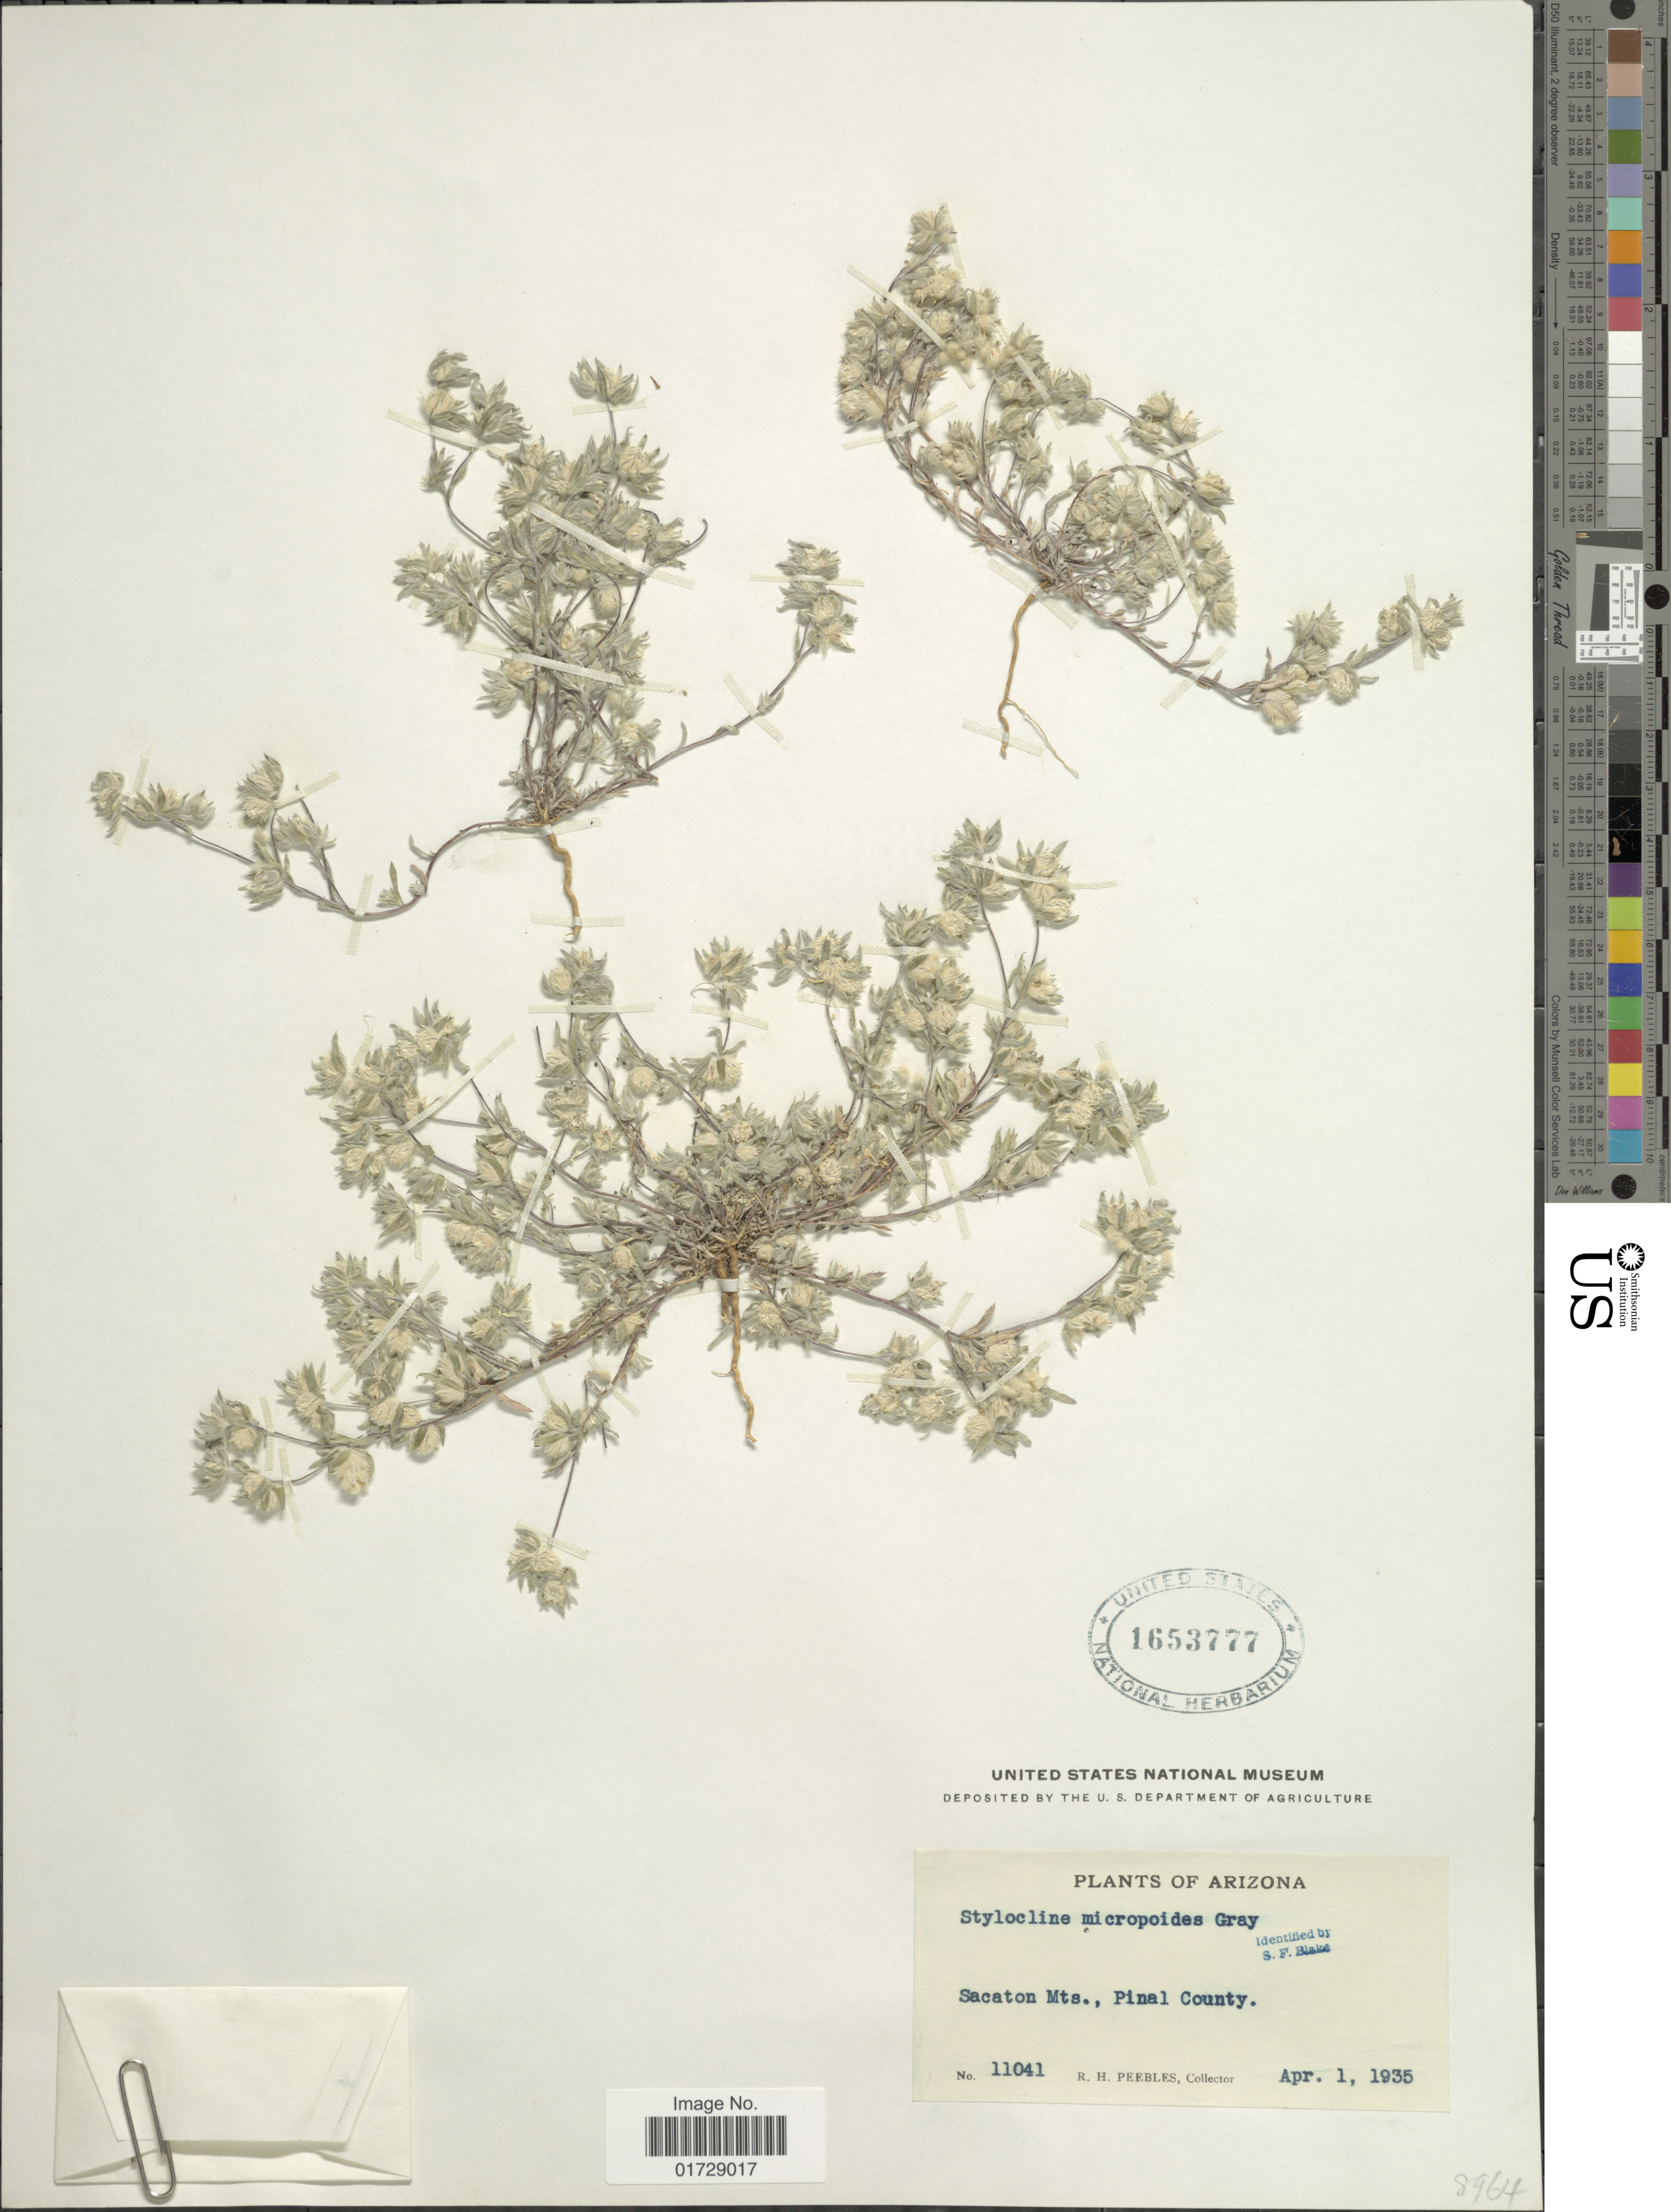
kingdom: Plantae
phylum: Tracheophyta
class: Magnoliopsida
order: Asterales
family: Asteraceae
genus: Stylocline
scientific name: Stylocline micropoides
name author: A. Gray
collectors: R. H. Peebles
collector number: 11041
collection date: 1935-04-01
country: United States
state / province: Arizona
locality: Sacaton Mts. Pinal County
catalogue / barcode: US 1653777